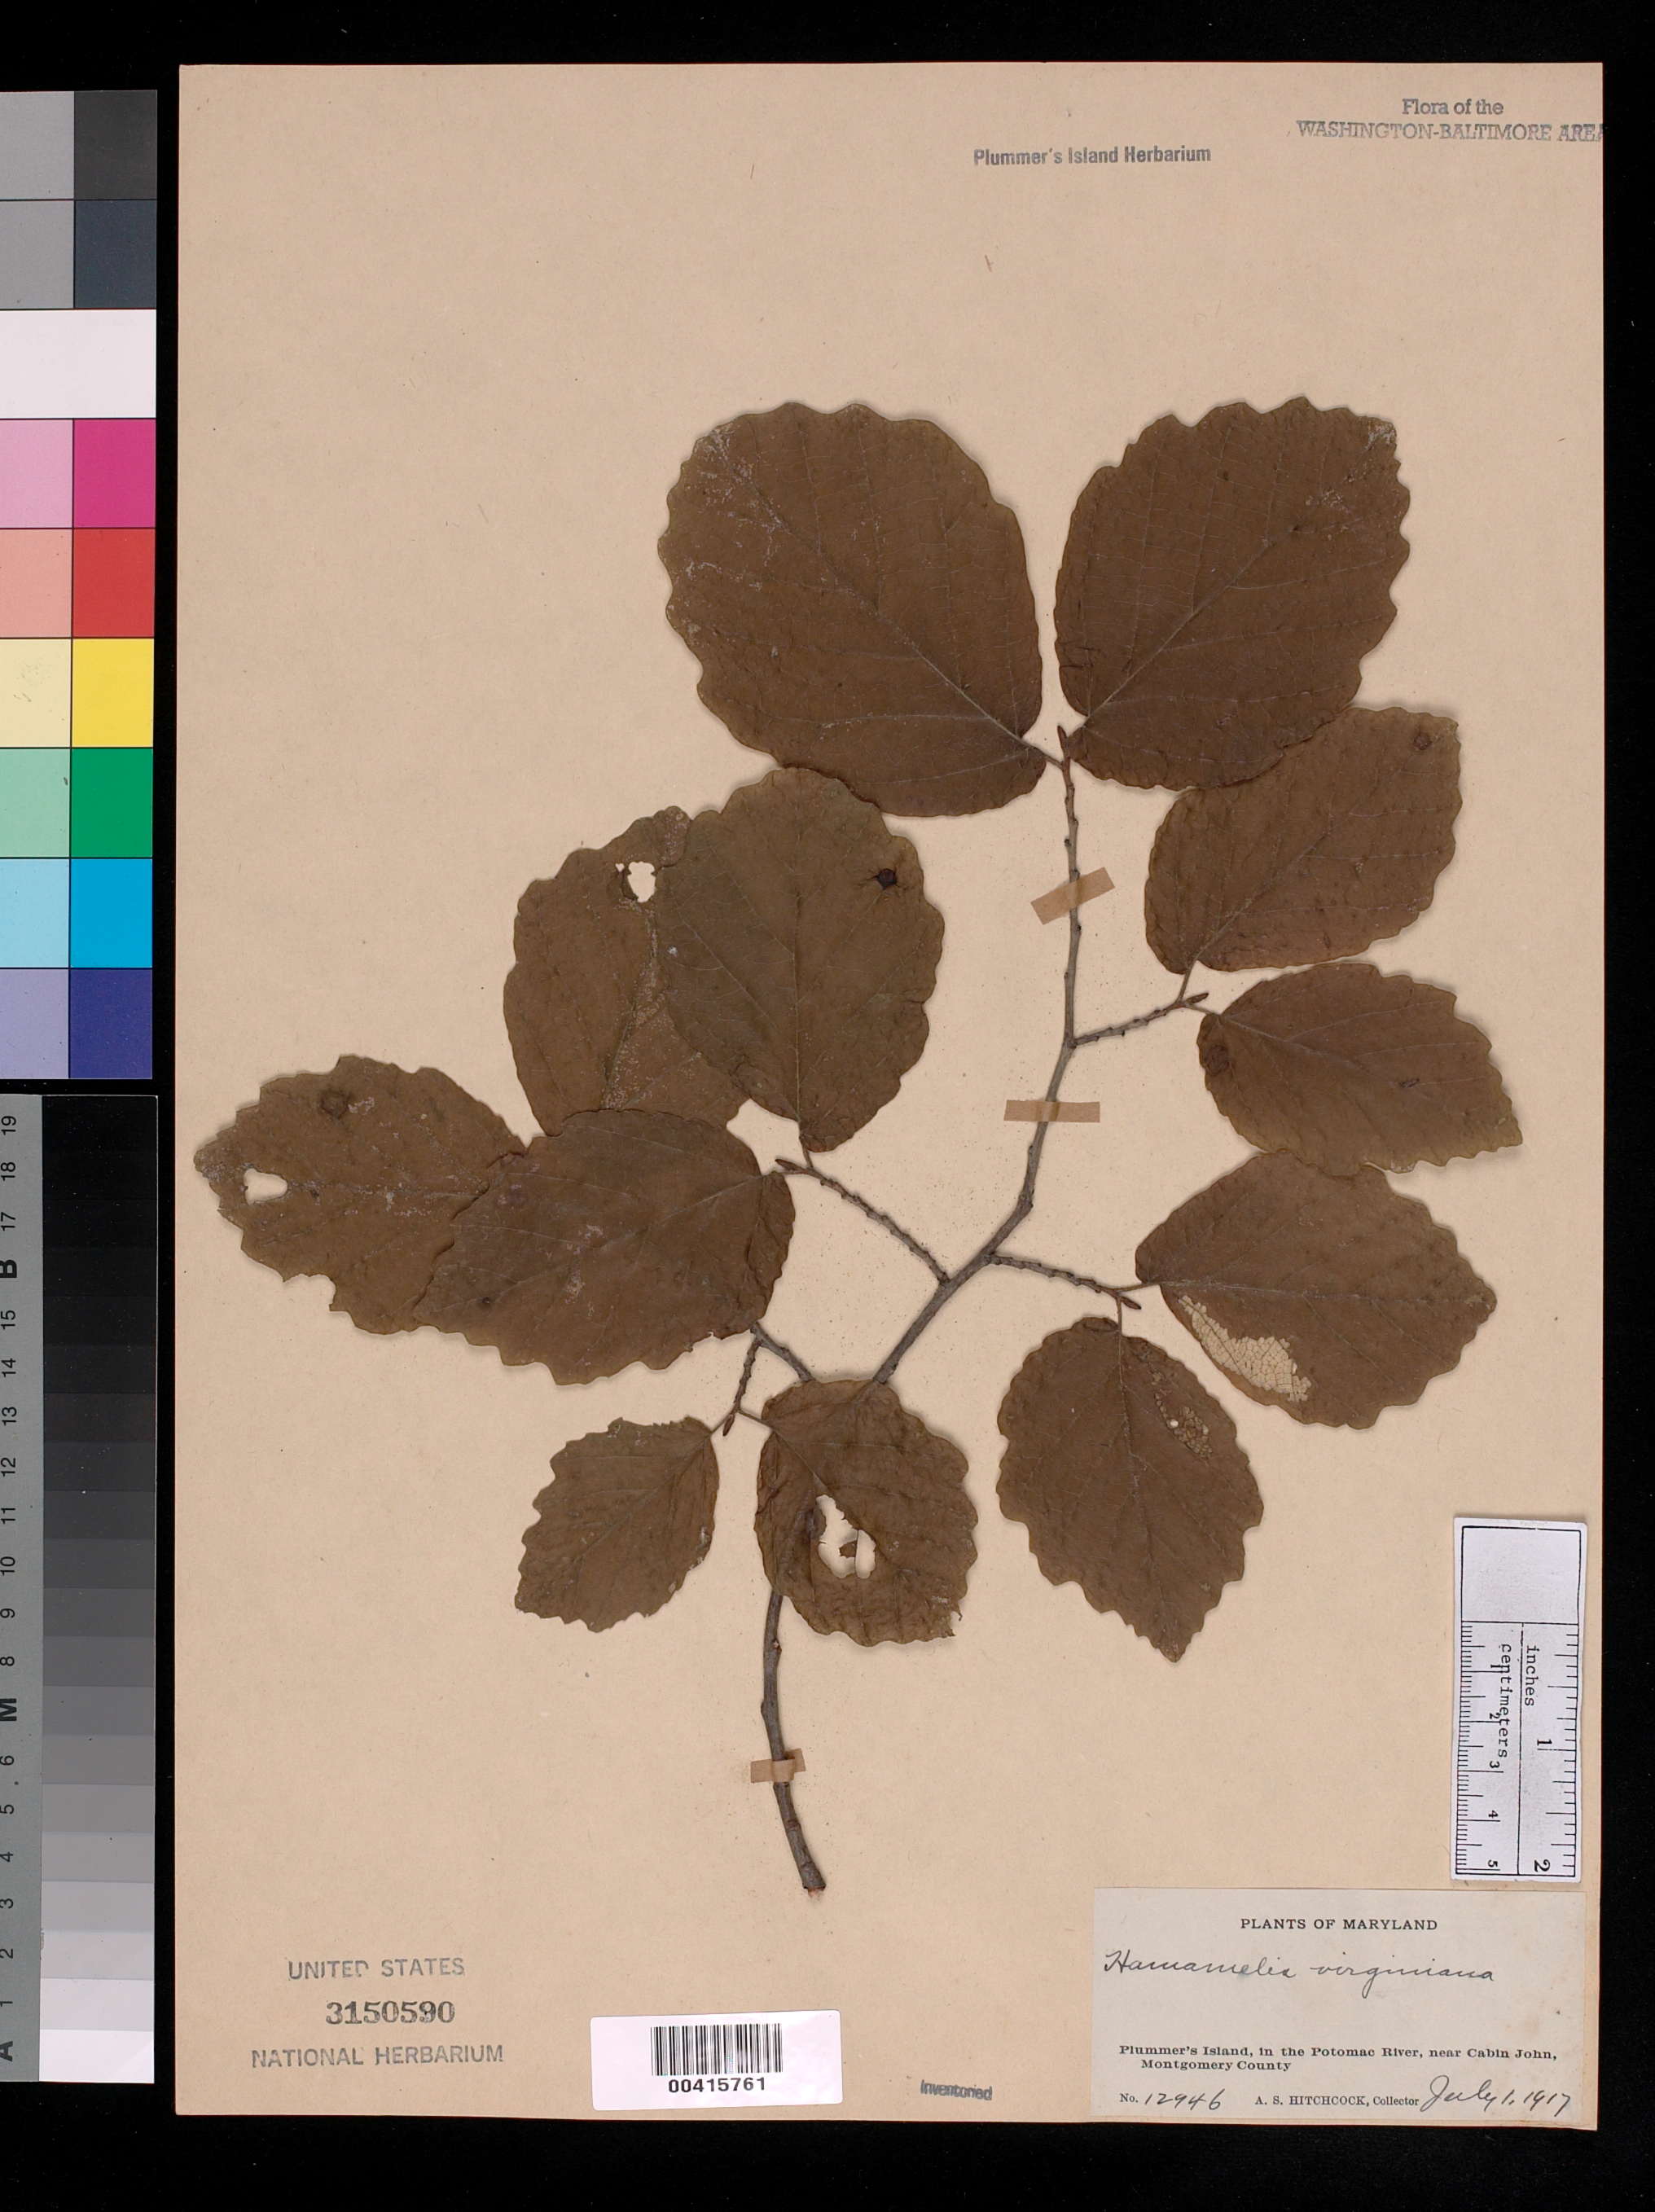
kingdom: Plantae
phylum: Tracheophyta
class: Magnoliopsida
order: Saxifragales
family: Hamamelidaceae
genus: Hamamelis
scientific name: Hamamelis virginiana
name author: L.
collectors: A. S. Hitchcock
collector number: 12946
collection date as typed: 01 Jul 1917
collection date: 1917-07-01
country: United States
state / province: Maryland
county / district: Montgomery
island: Plummers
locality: Plummer's Island C. & O. Canal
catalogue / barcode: US 3150590